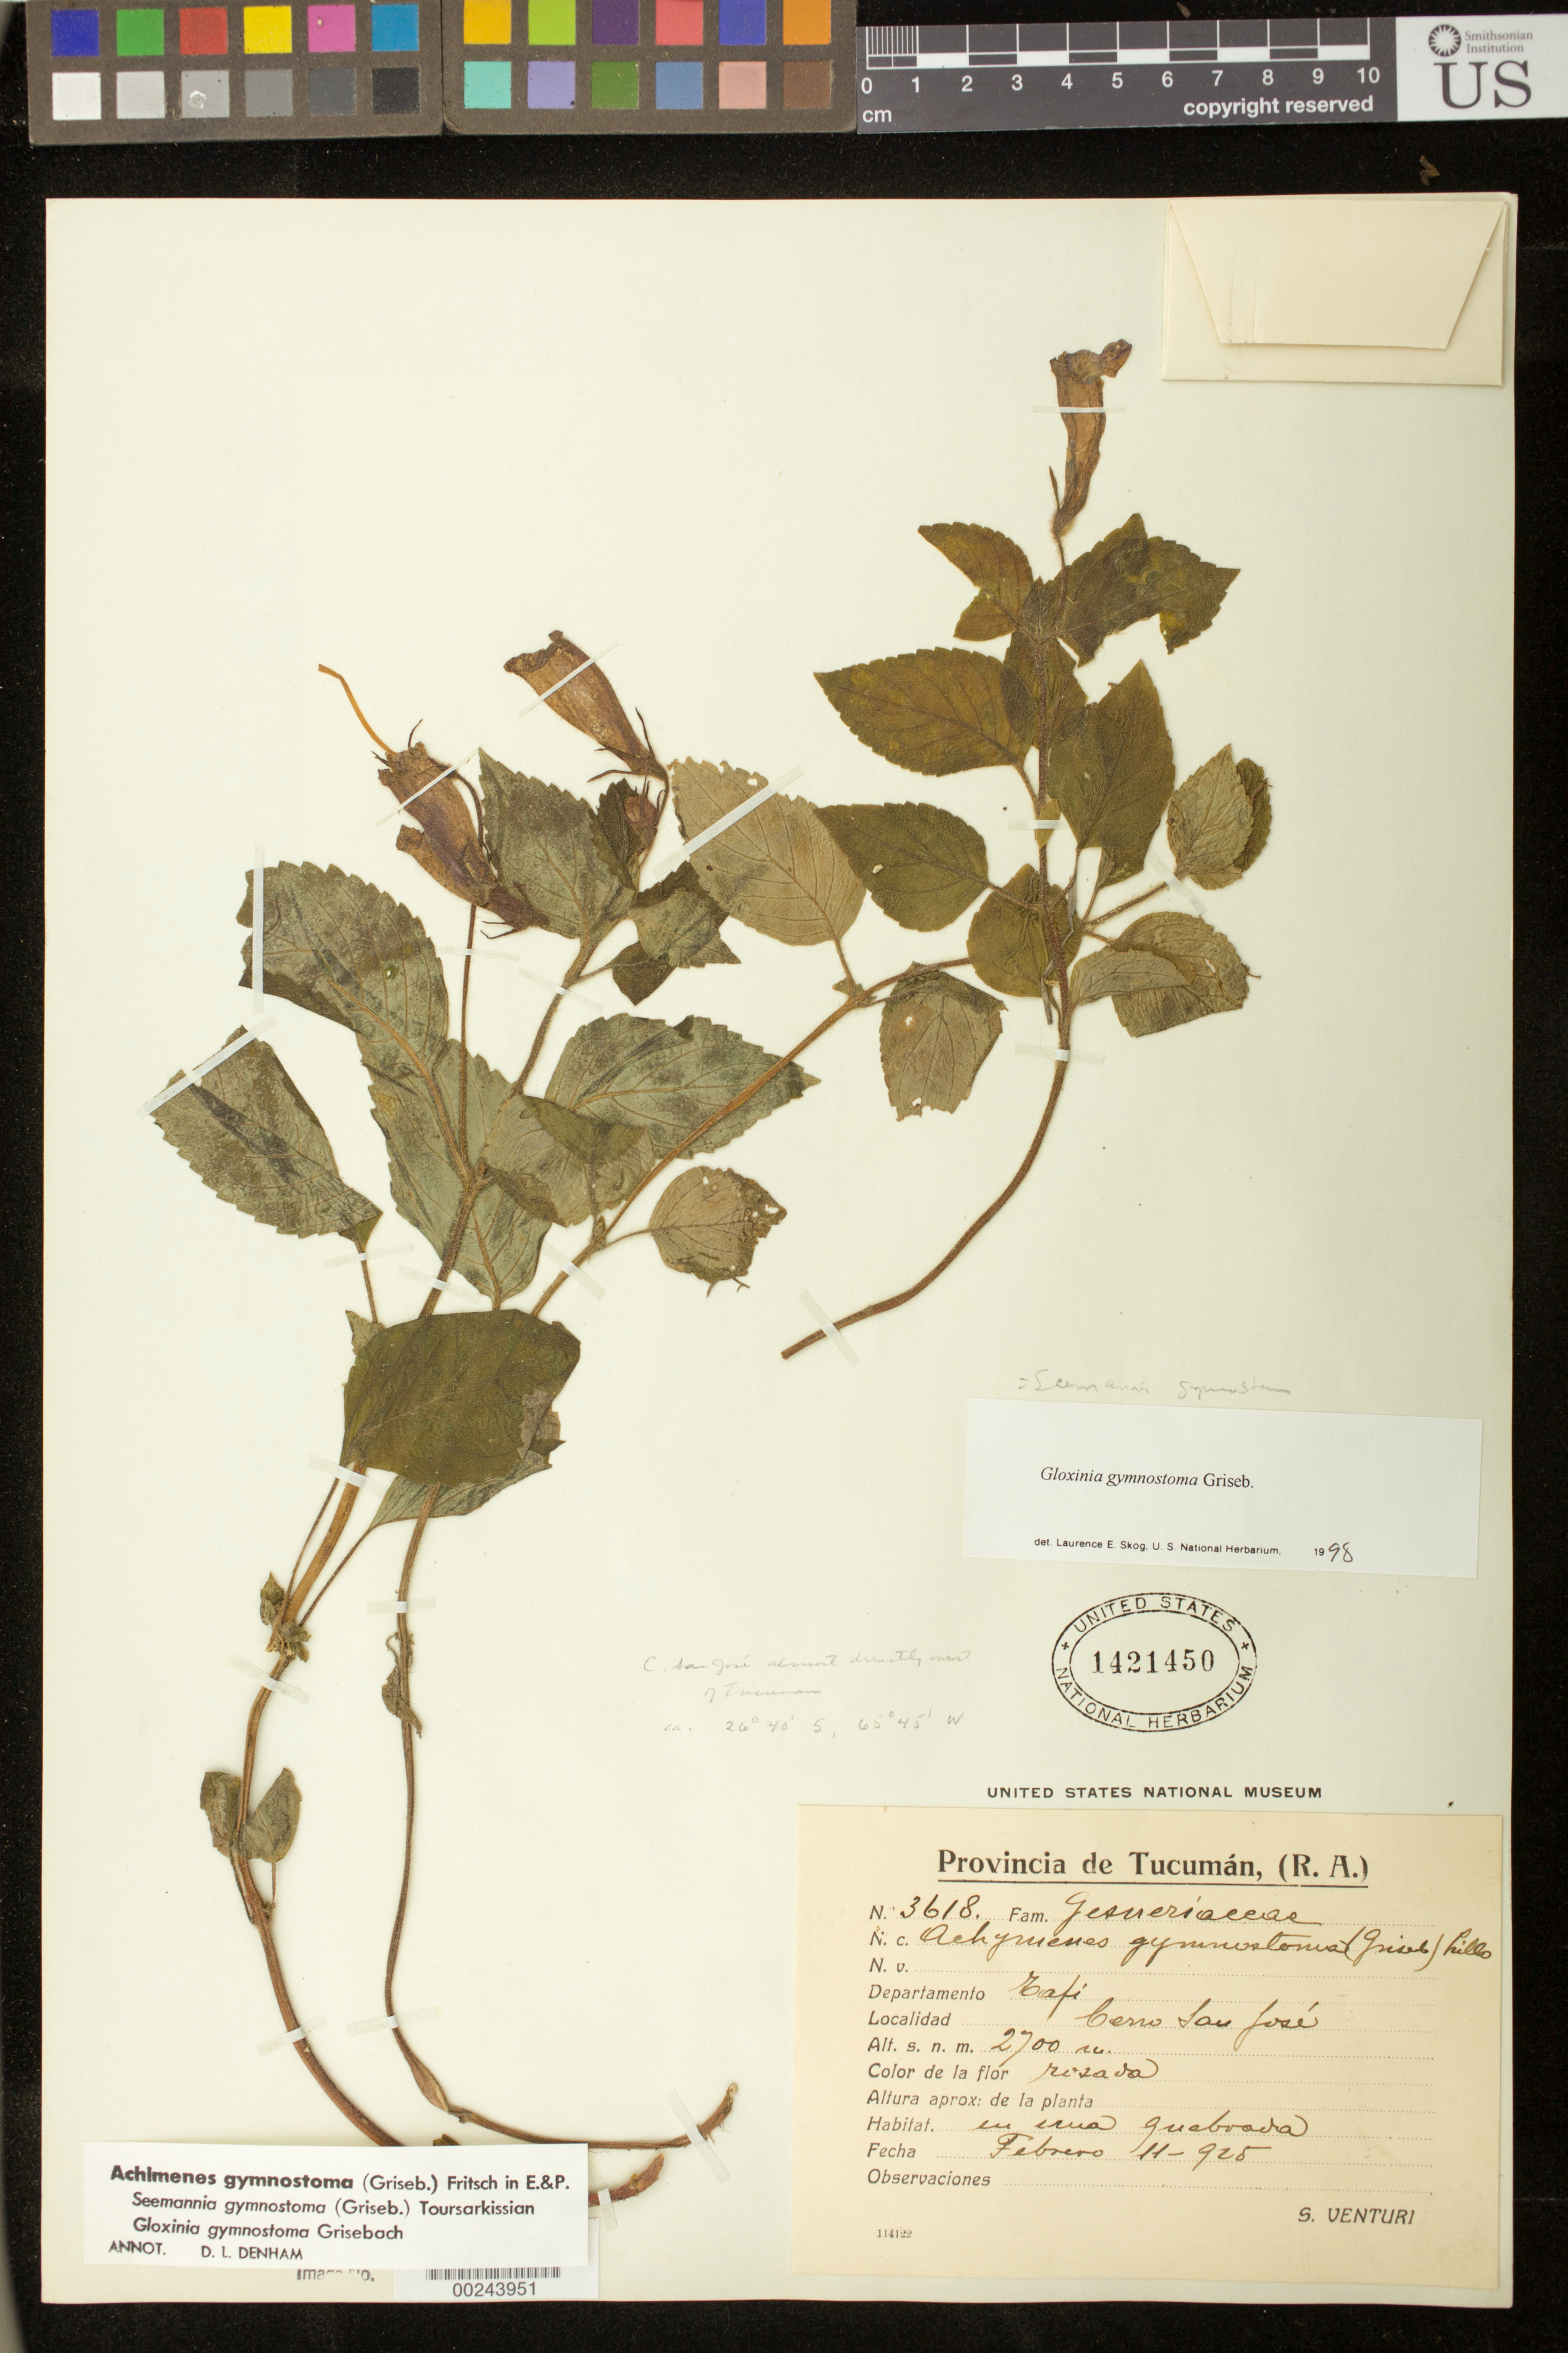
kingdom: Plantae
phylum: Tracheophyta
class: Magnoliopsida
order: Lamiales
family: Gesneriaceae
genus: Seemannia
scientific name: Seemannia gymnostoma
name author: (Griseb.) Toursark.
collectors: S. Venturi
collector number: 3618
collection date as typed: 11 Feb 1925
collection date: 1925-02-11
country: Argentina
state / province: Tucumán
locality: Dept. Tafi, Cerro San José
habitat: En una quebrada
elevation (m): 2700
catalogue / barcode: US 1421450